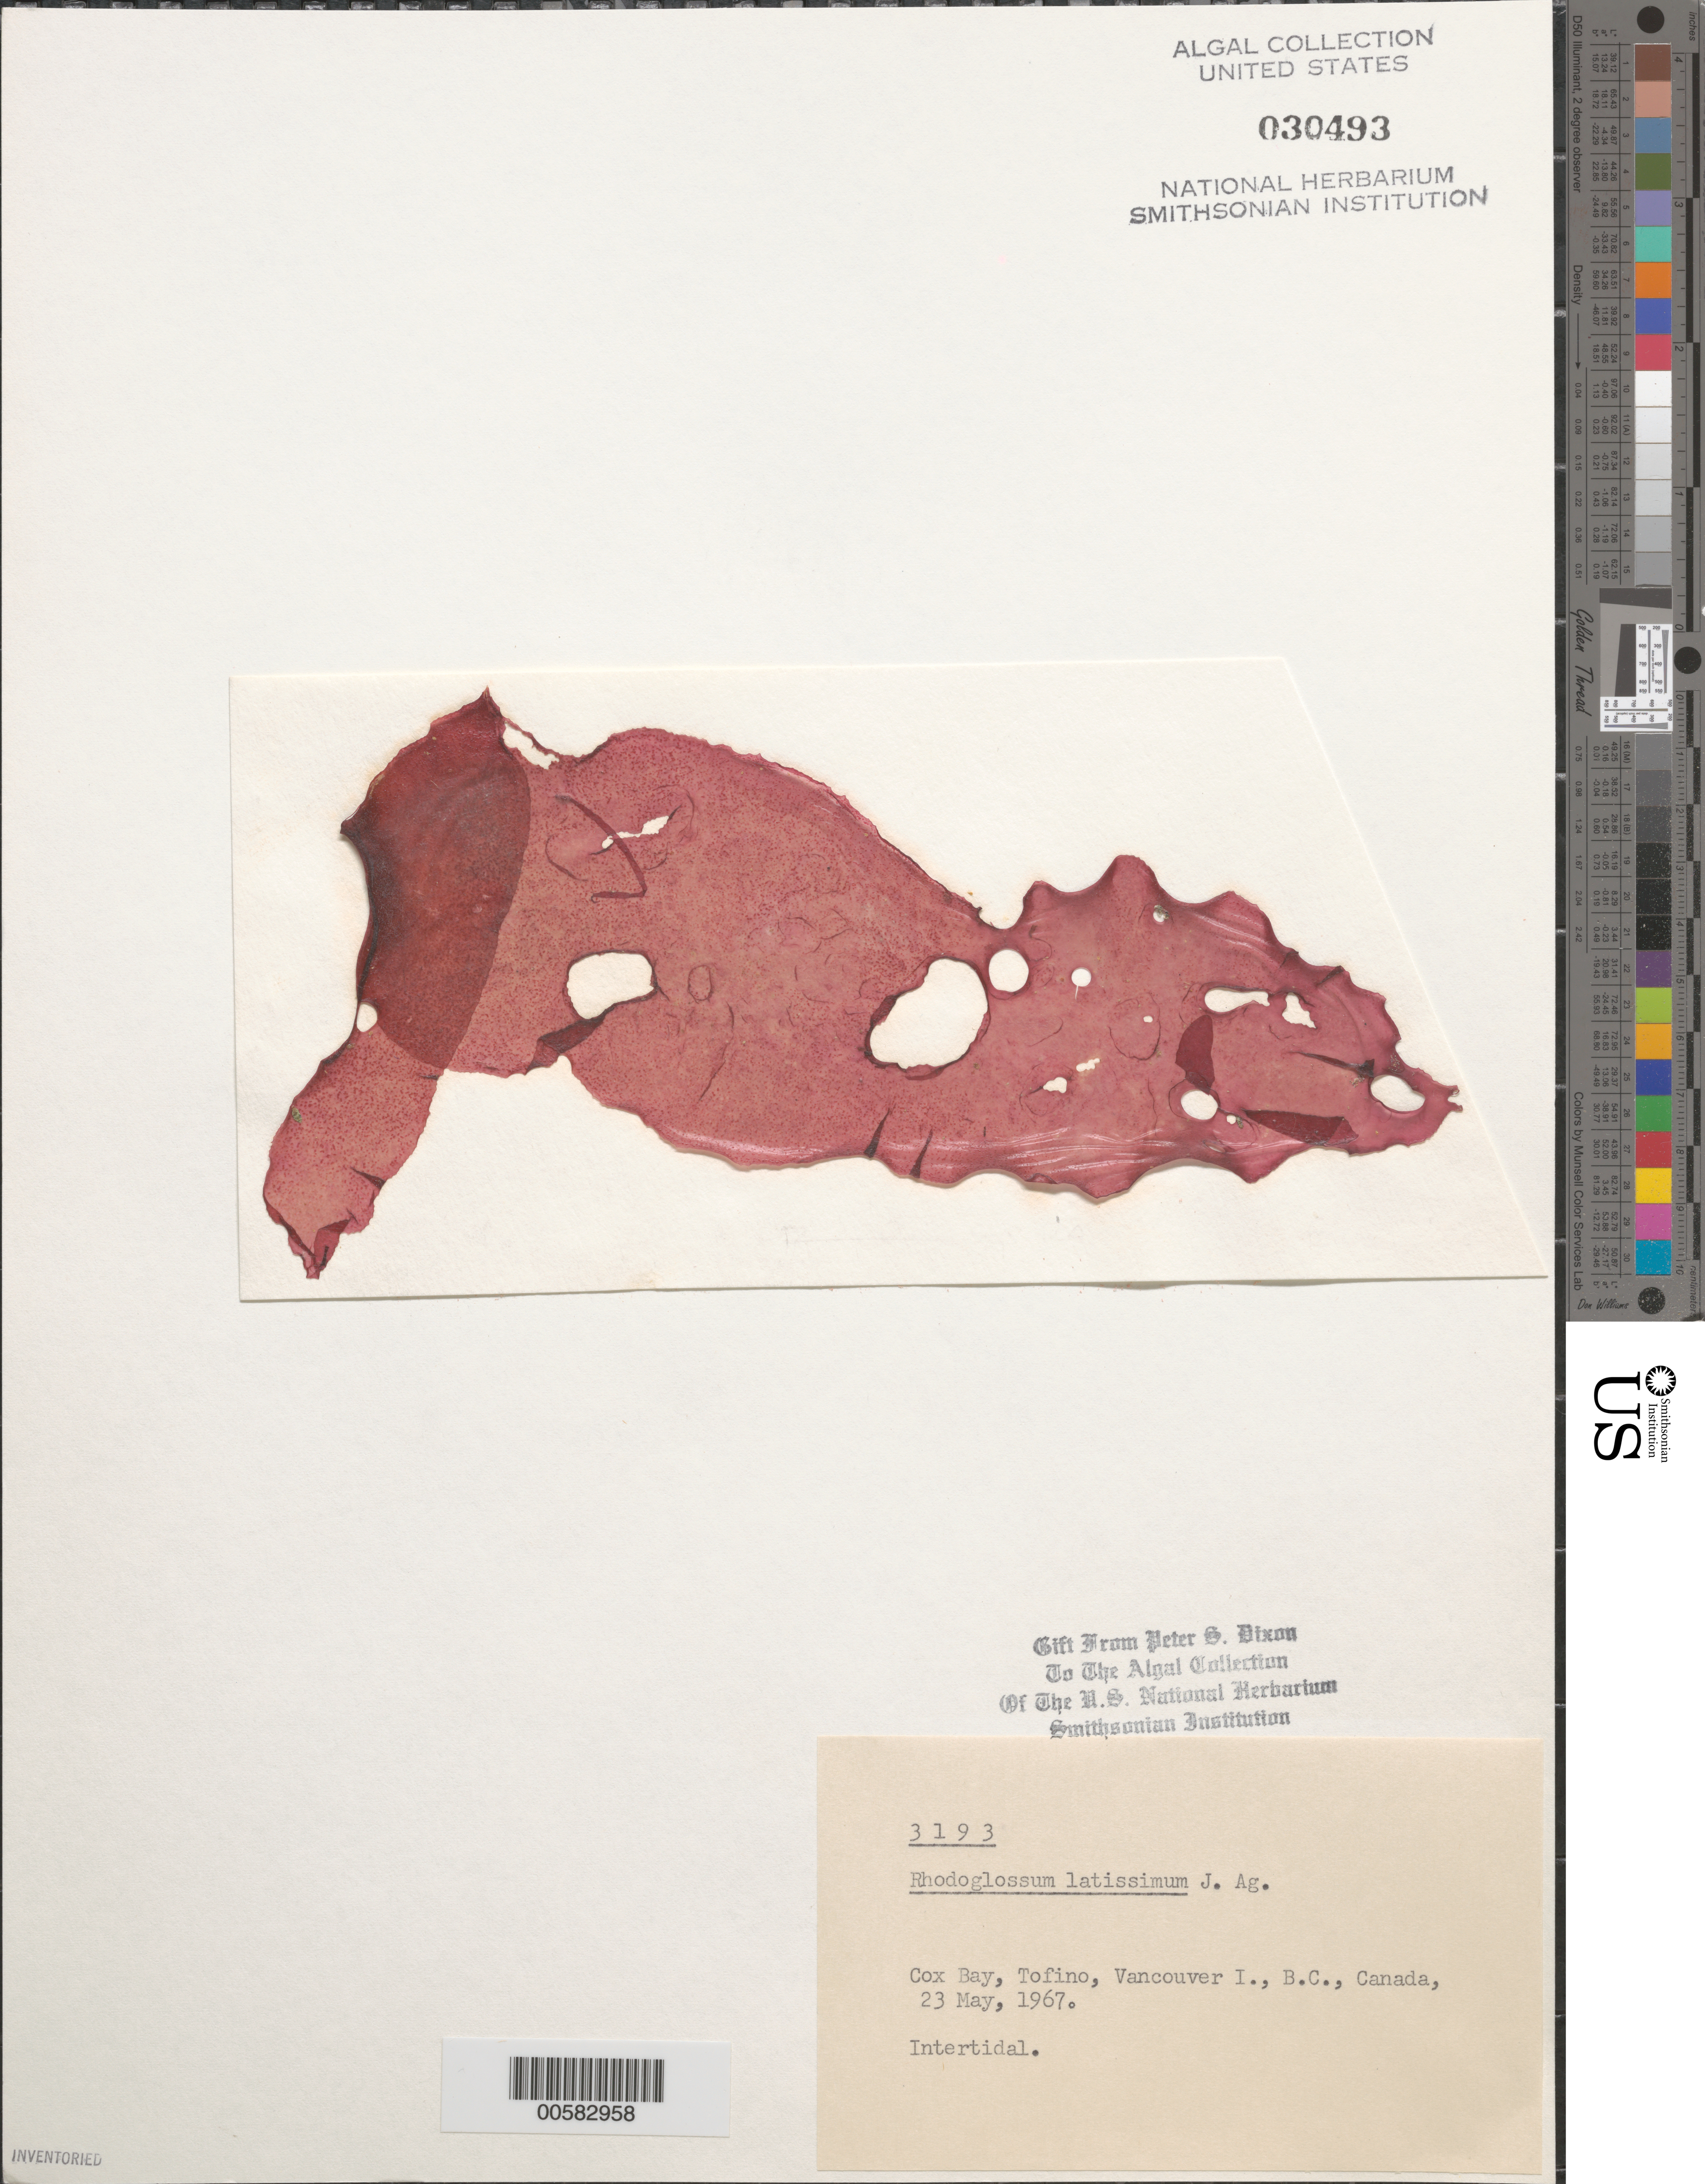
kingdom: Plantae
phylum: Rhodophyta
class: Florideophyceae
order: Gigartinales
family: Gigartinaceae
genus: Iridaea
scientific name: Iridaea latissima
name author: (Hooker f. & Harv.) Grunow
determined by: Algae name updating Project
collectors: P. S. Dixon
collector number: PSD 3193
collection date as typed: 23 May 1967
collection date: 1967-05-23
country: Canada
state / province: British Columbia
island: Vancouver Island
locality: Cox Bay, Tofino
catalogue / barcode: US 30493